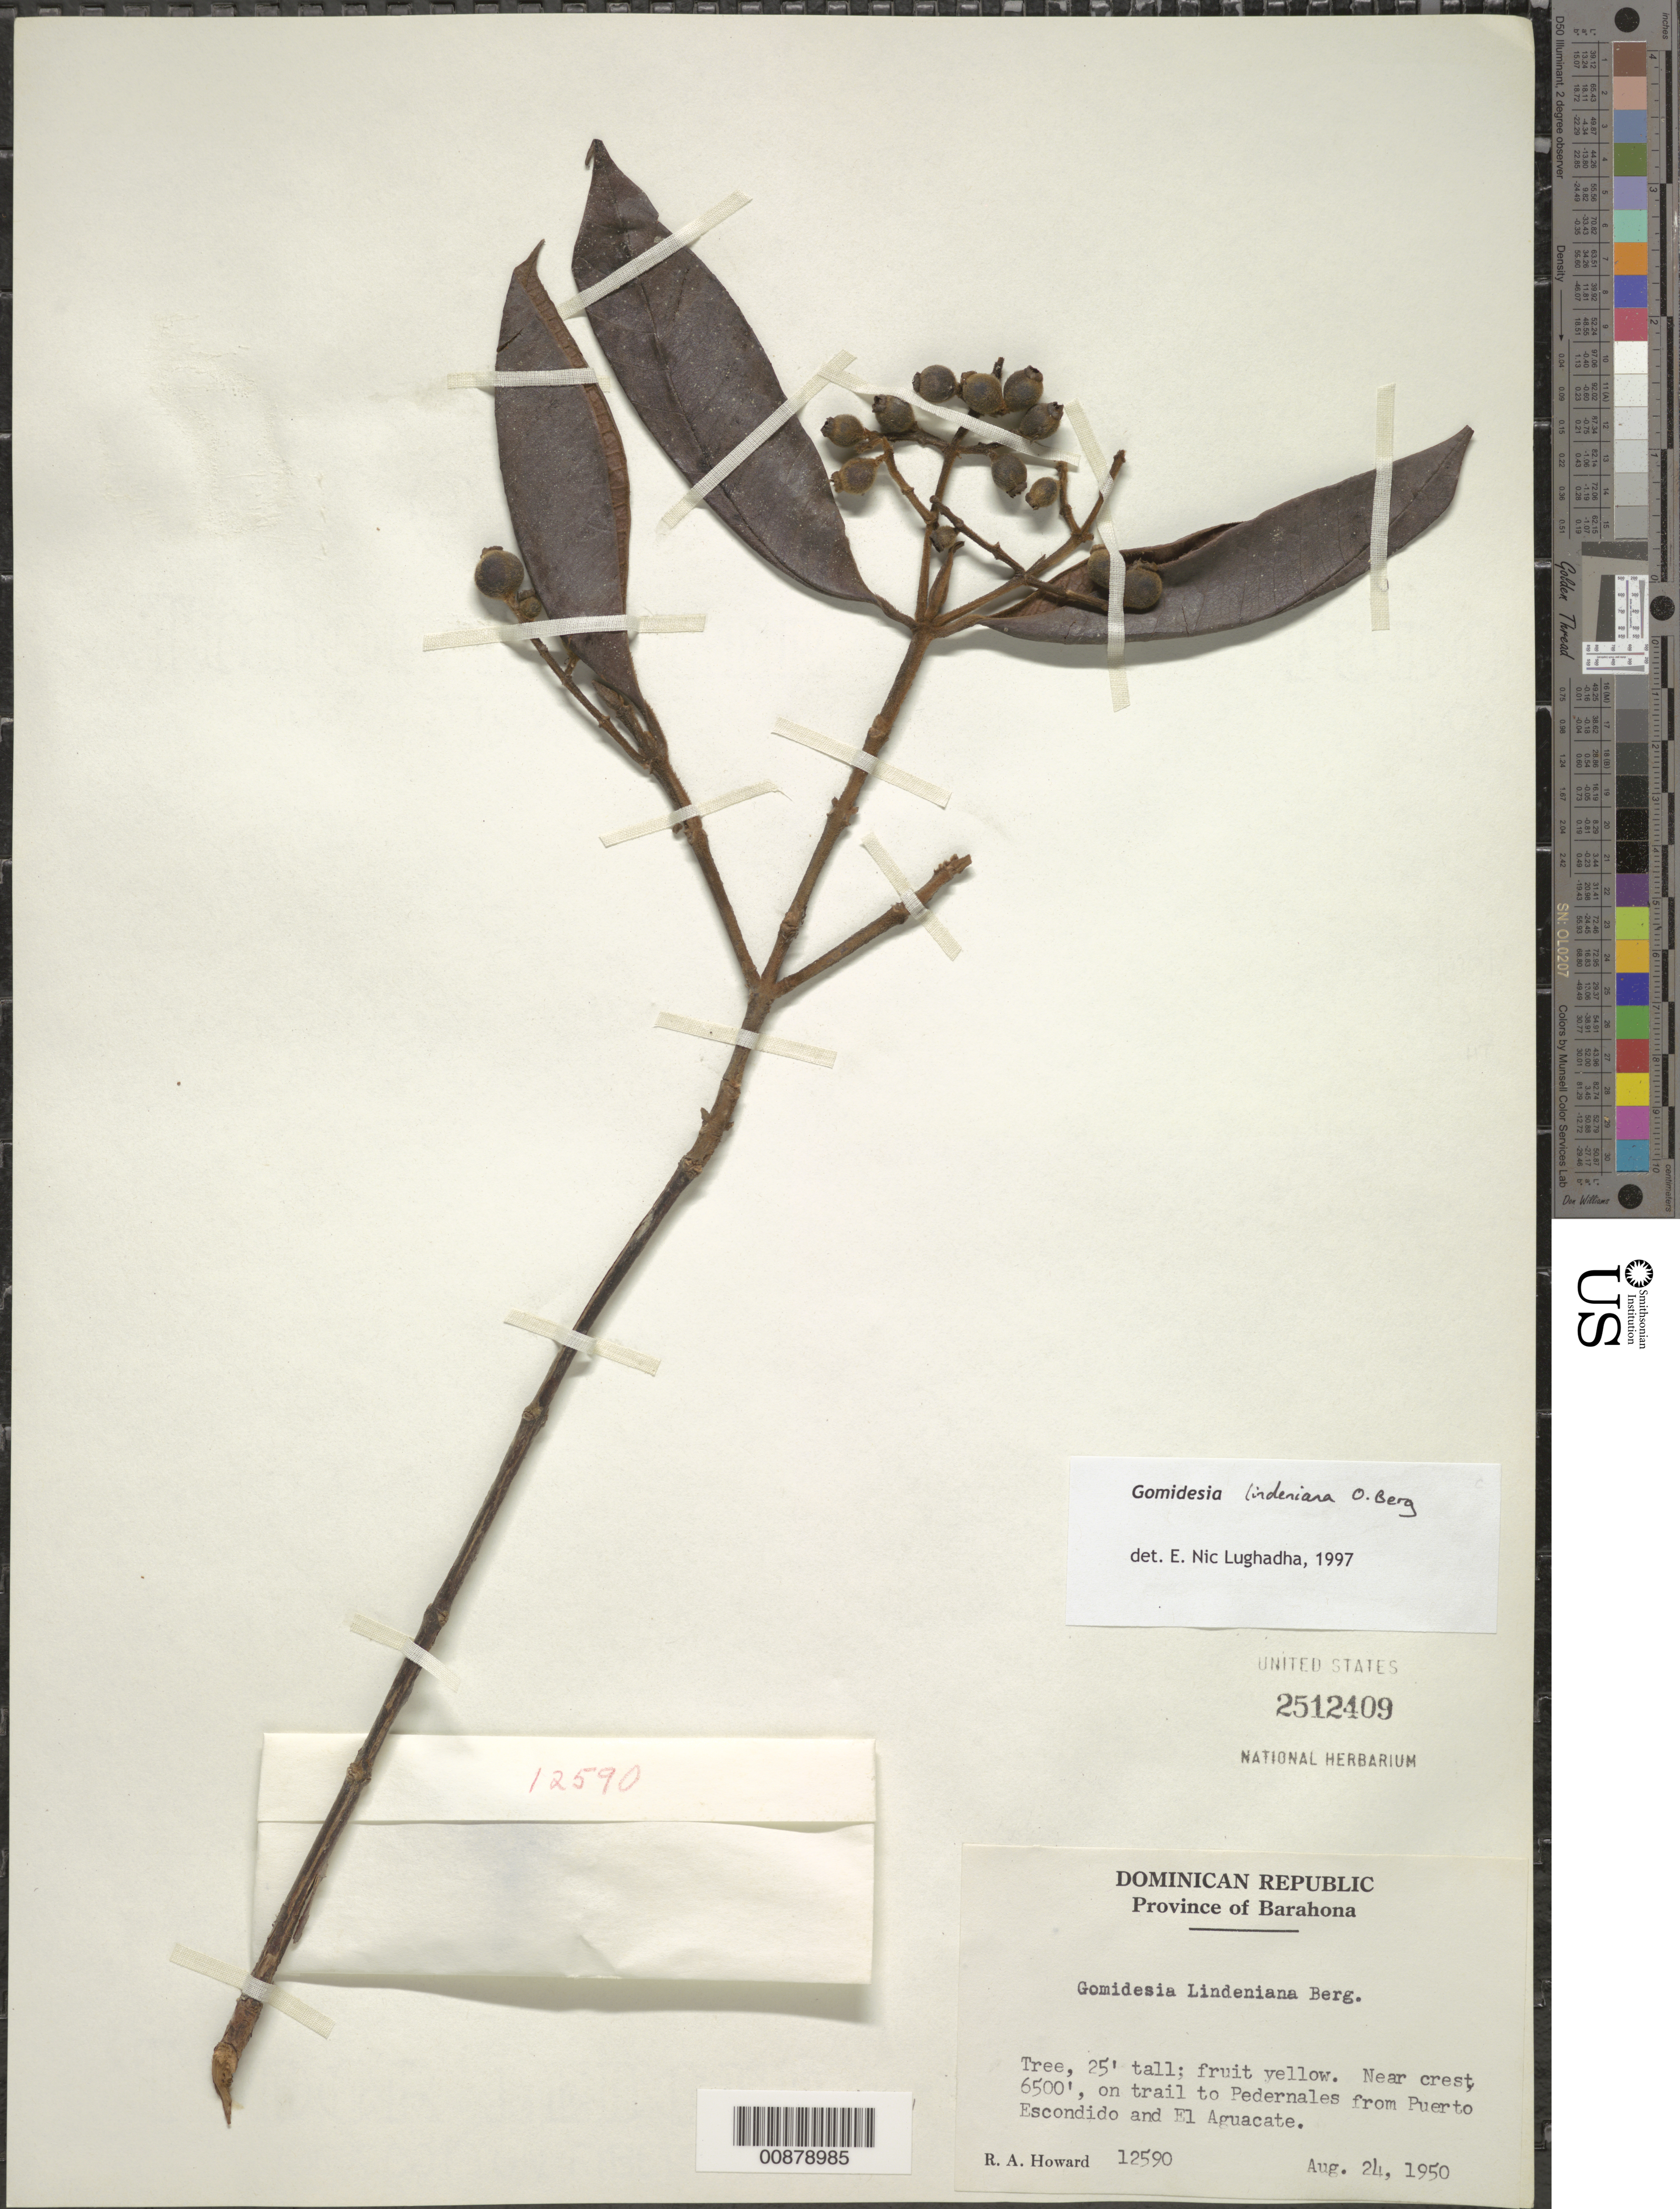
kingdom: Plantae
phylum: Tracheophyta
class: Magnoliopsida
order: Myrtales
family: Myrtaceae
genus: Myrcia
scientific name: Myrcia fenzliana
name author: O. Berg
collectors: R. A. Howard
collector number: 12590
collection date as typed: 24 Aug 1950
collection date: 1950-08-24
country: Dominican Republic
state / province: Barahona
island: Hispaniola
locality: On trail to Pedernales from Puerto Escondido and El Aguacate.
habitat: Near crest.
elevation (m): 1981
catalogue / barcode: US 2512409